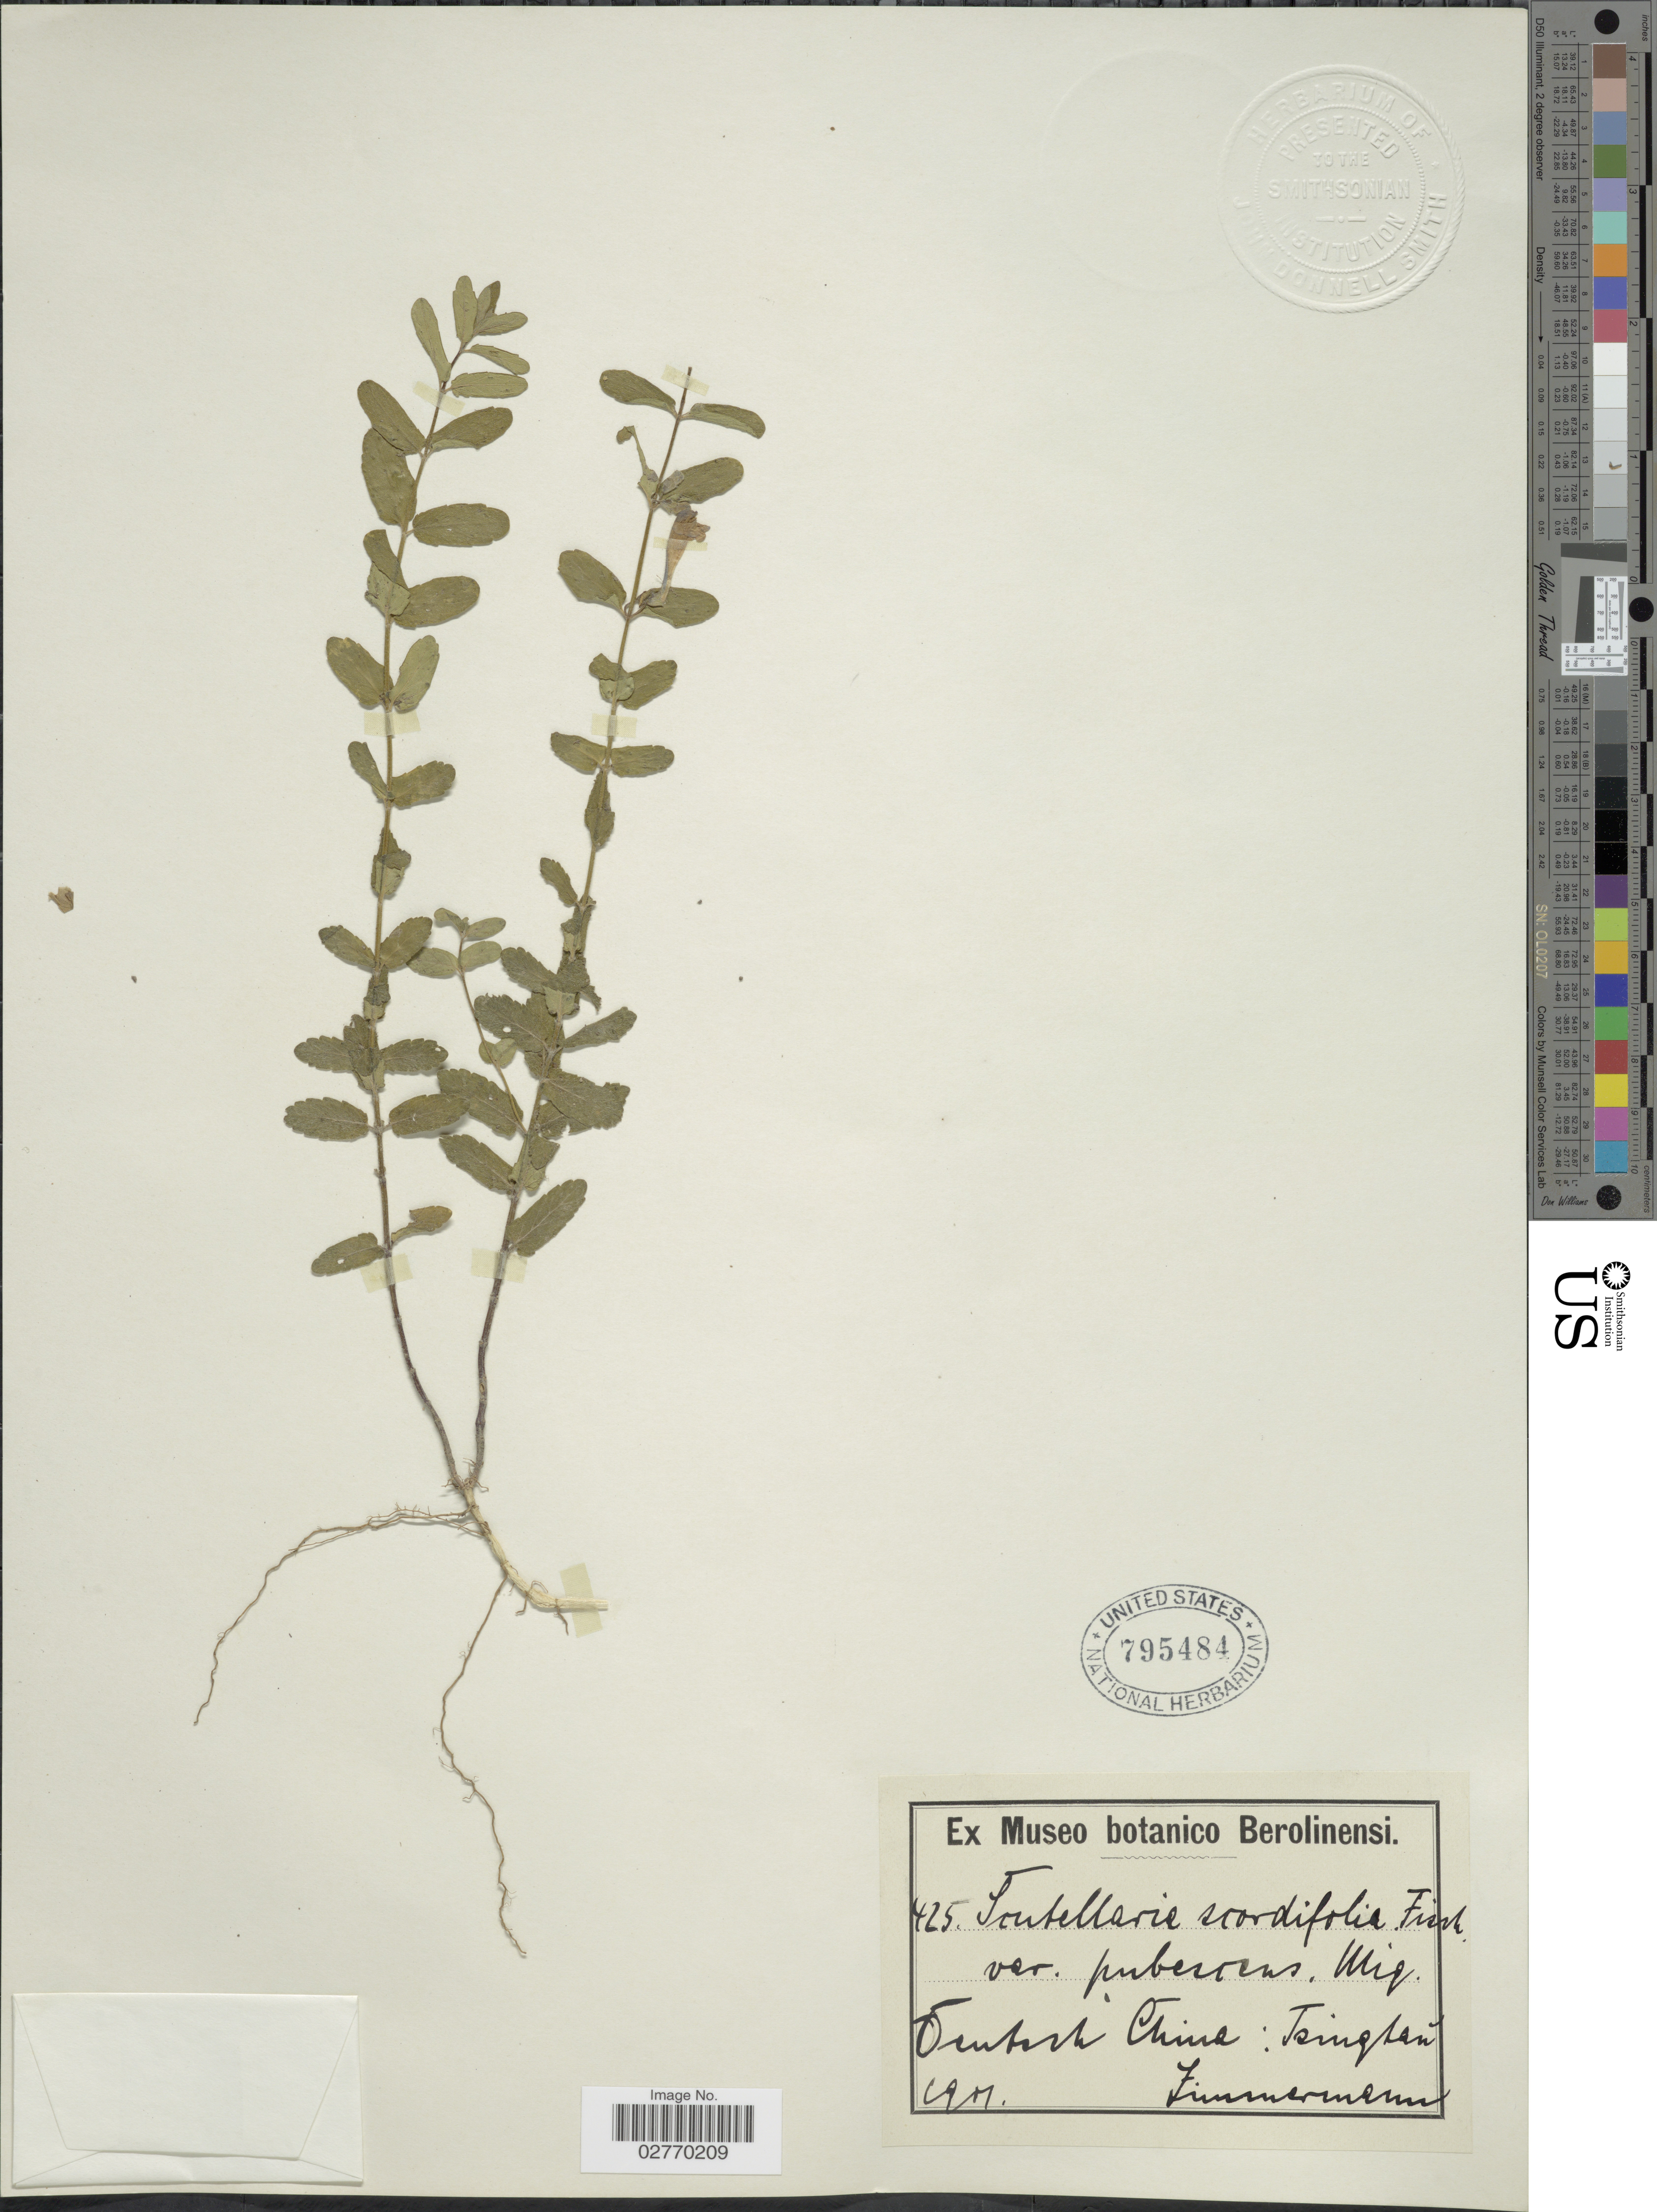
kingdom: Plantae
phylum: Tracheophyta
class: Magnoliopsida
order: Lamiales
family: Lamiaceae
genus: Scutellaria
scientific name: Scutellaria scordiifolia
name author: Fisch. ex Schrank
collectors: -. Zimmermann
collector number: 425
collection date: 1901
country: China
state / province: Qinghai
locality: Deutsch China, Tsinghai.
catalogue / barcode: US 795484